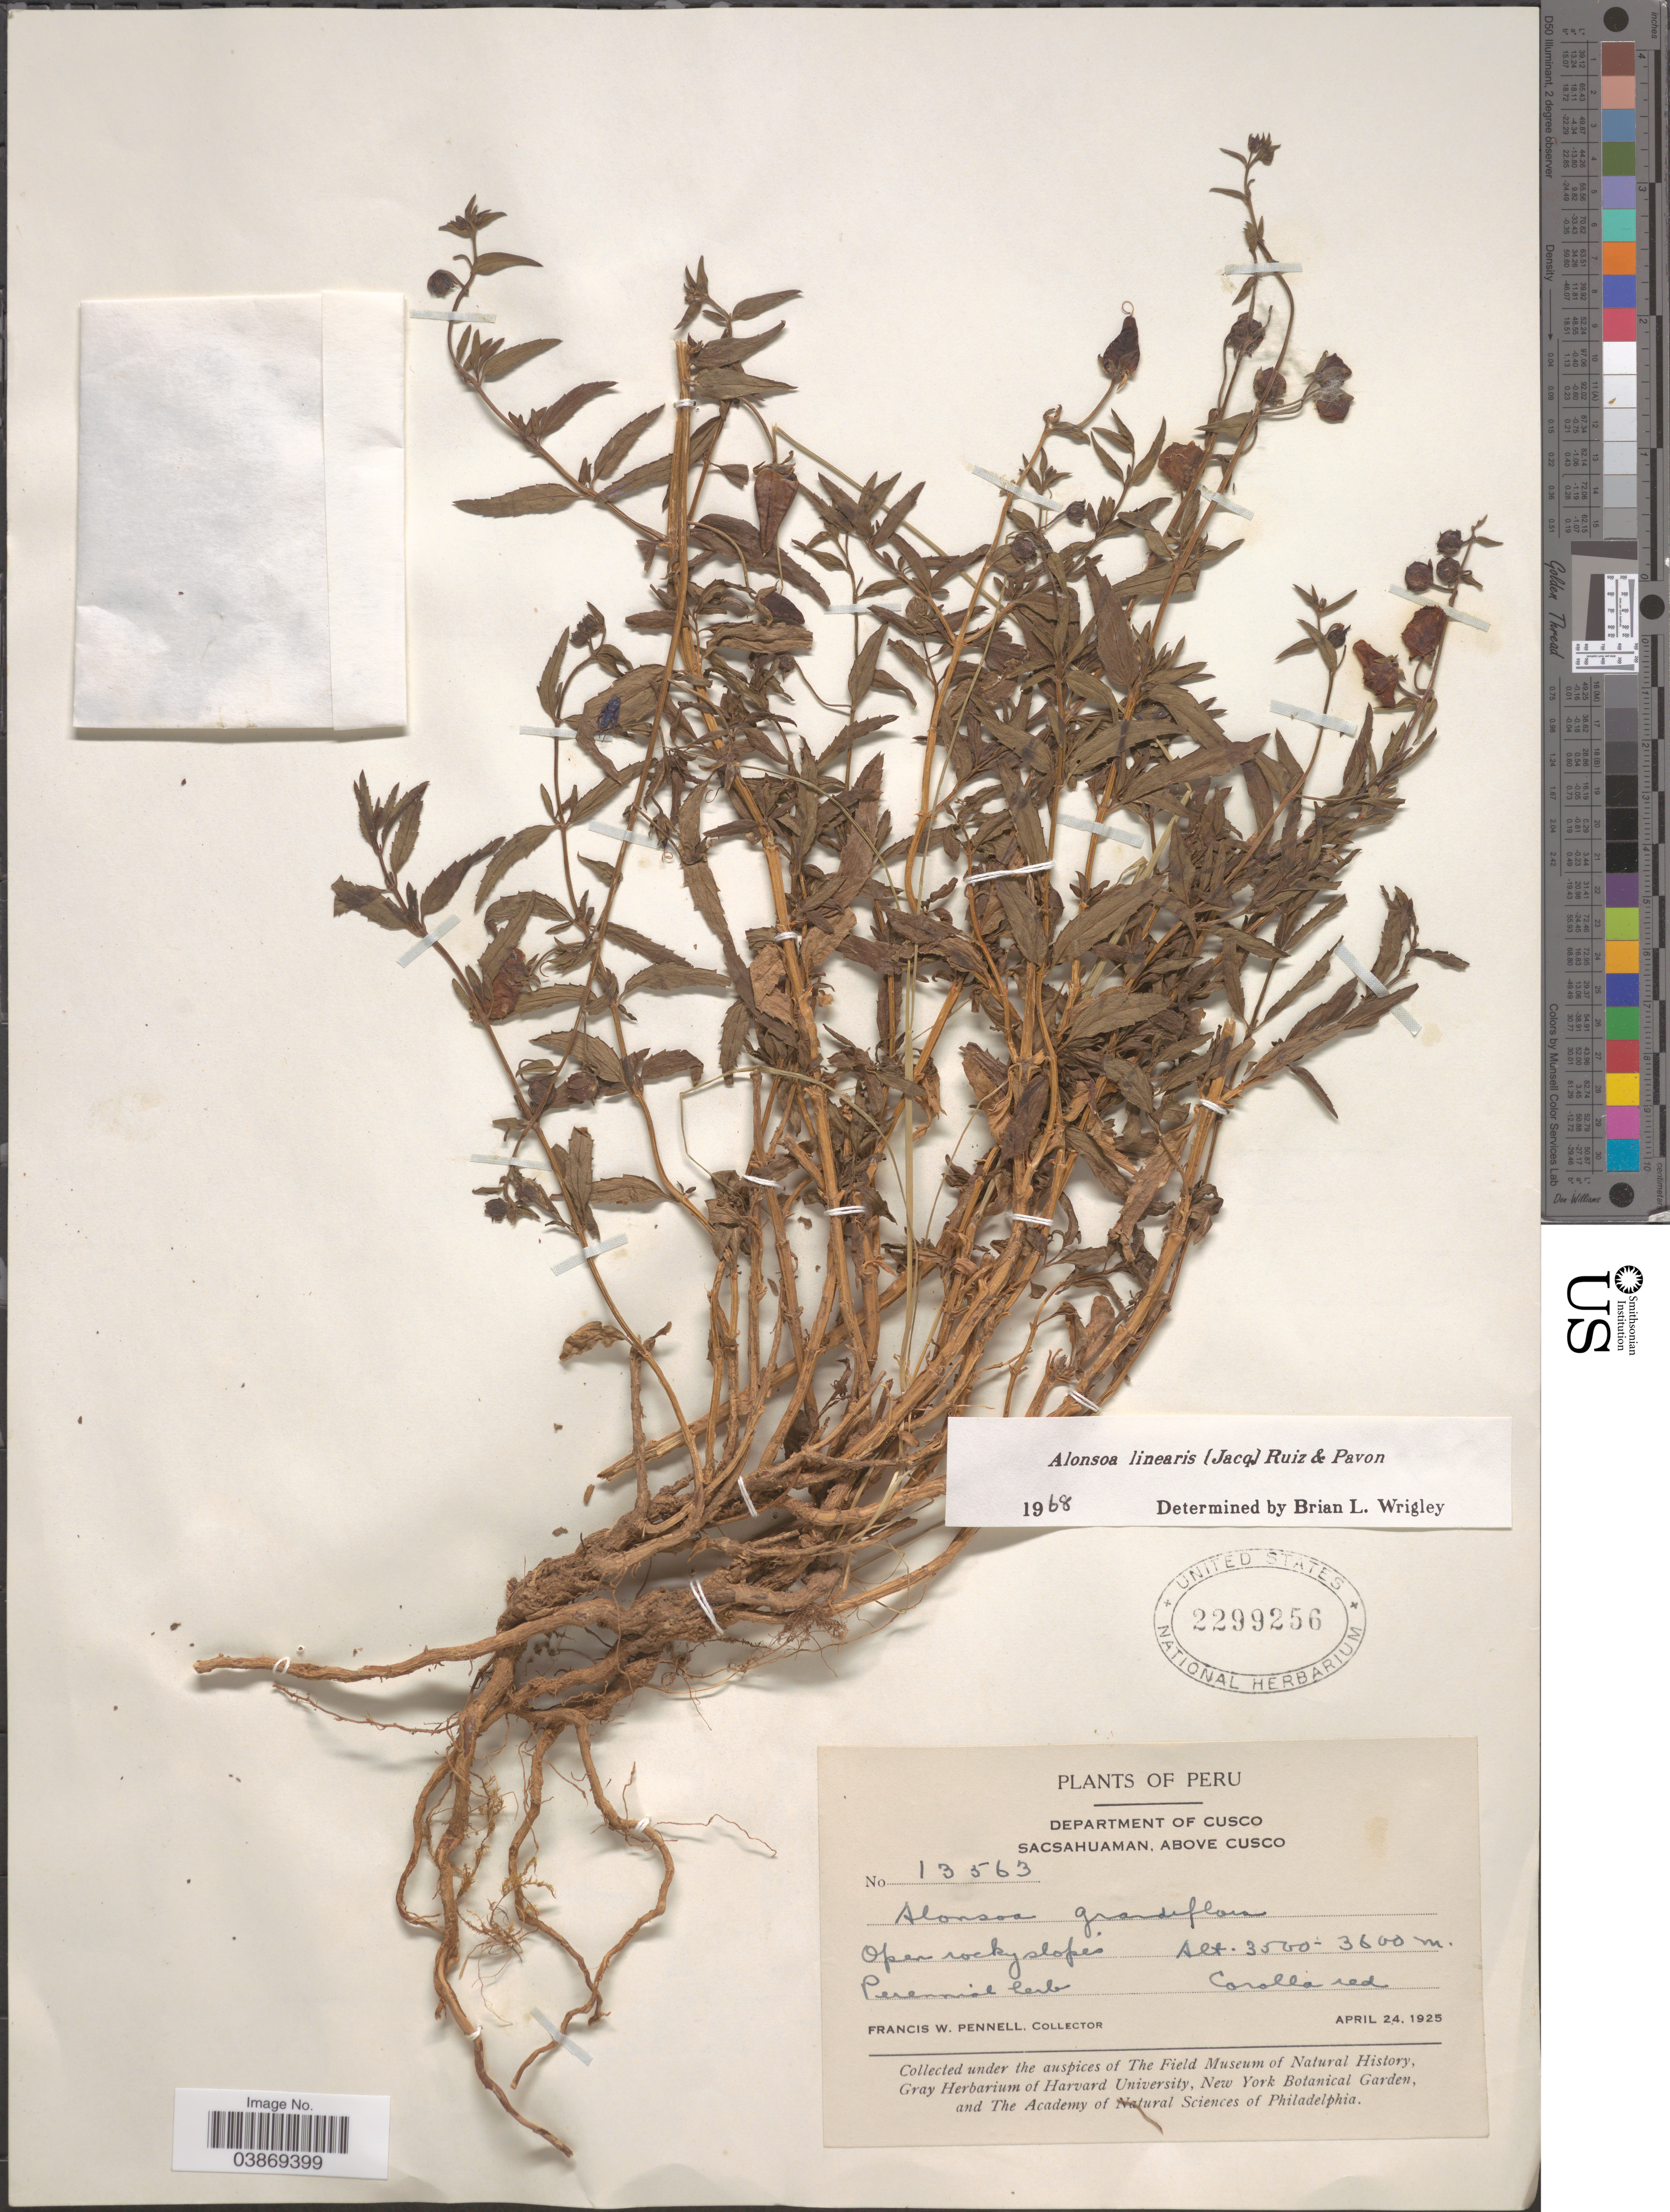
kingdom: Plantae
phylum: Tracheophyta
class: Magnoliopsida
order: Lamiales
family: Scrophulariaceae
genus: Alonsoa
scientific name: Alonsoa linearis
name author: (Jacq.) Ruiz & Pav.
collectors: F. W. Pennell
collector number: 13563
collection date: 1925-04-24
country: Peru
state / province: Cusco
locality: Department of Cusco. Sacsahuaman, above Cusco.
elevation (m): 3500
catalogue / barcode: US 2299256